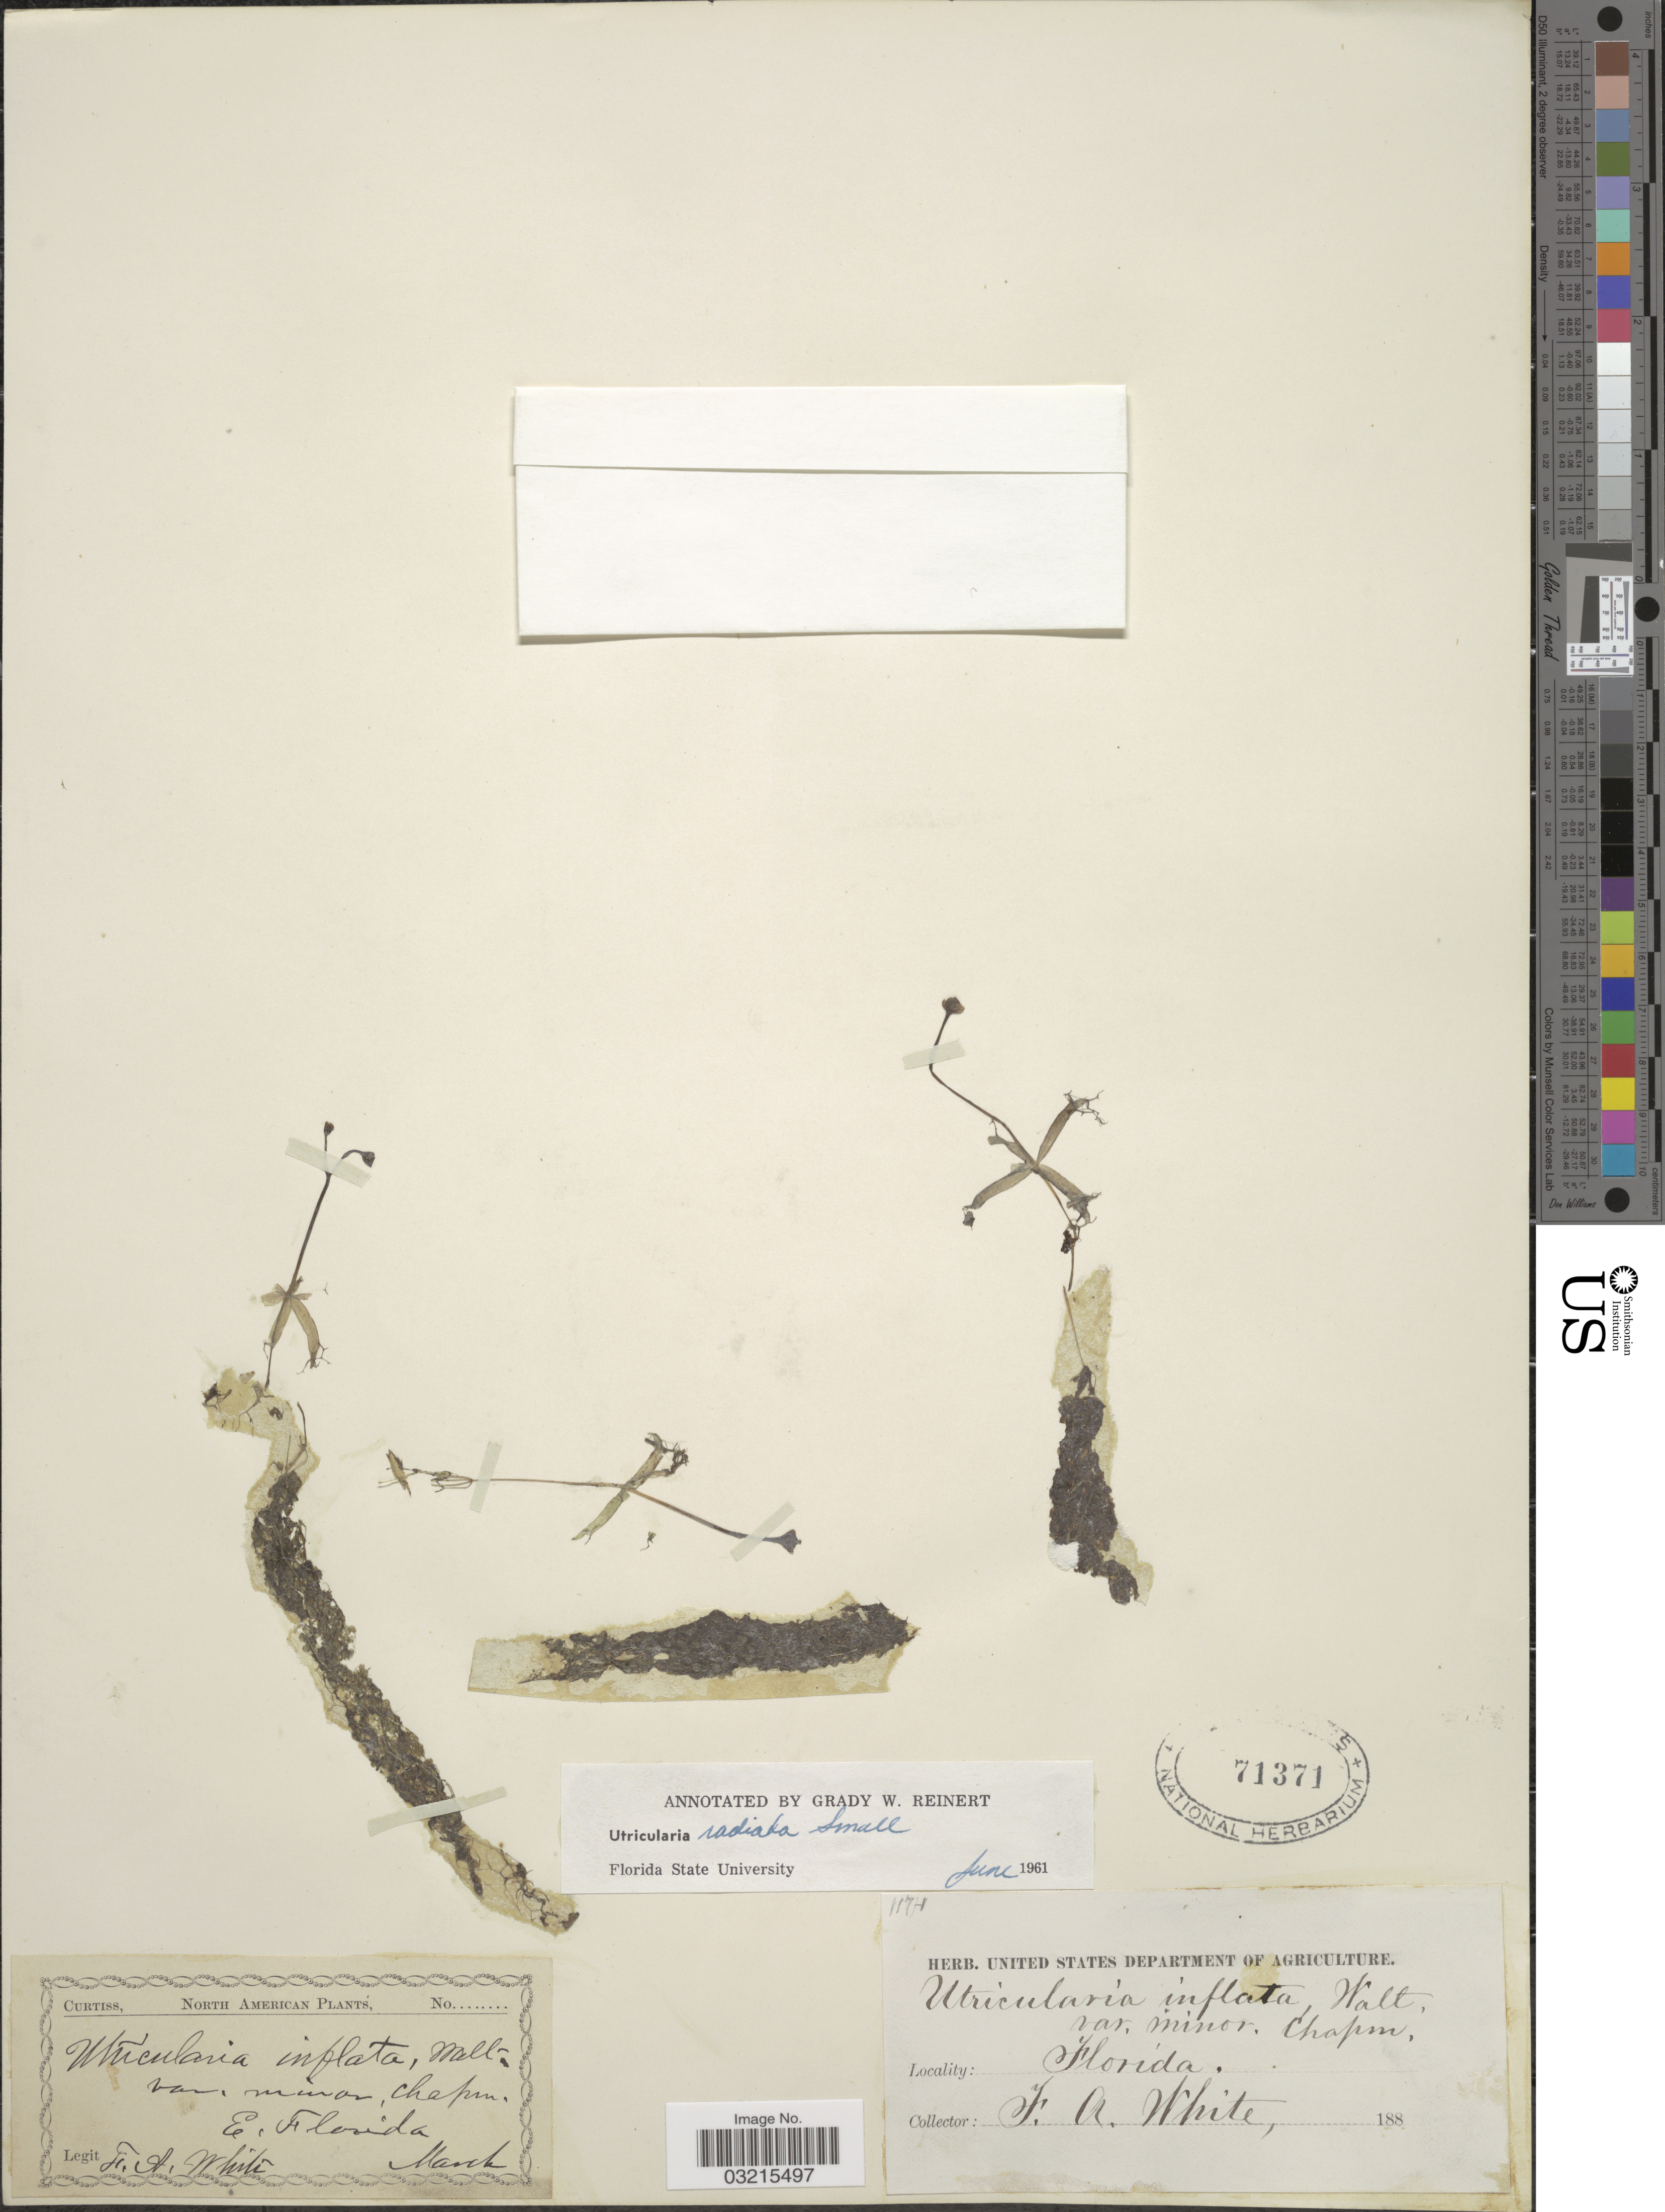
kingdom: Plantae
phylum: Tracheophyta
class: Magnoliopsida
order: Lamiales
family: Lentibulariaceae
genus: Utricularia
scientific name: Utricularia radiata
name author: Small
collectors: F. White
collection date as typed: March 188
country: United States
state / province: Florida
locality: E. Florida.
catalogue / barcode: US 71371